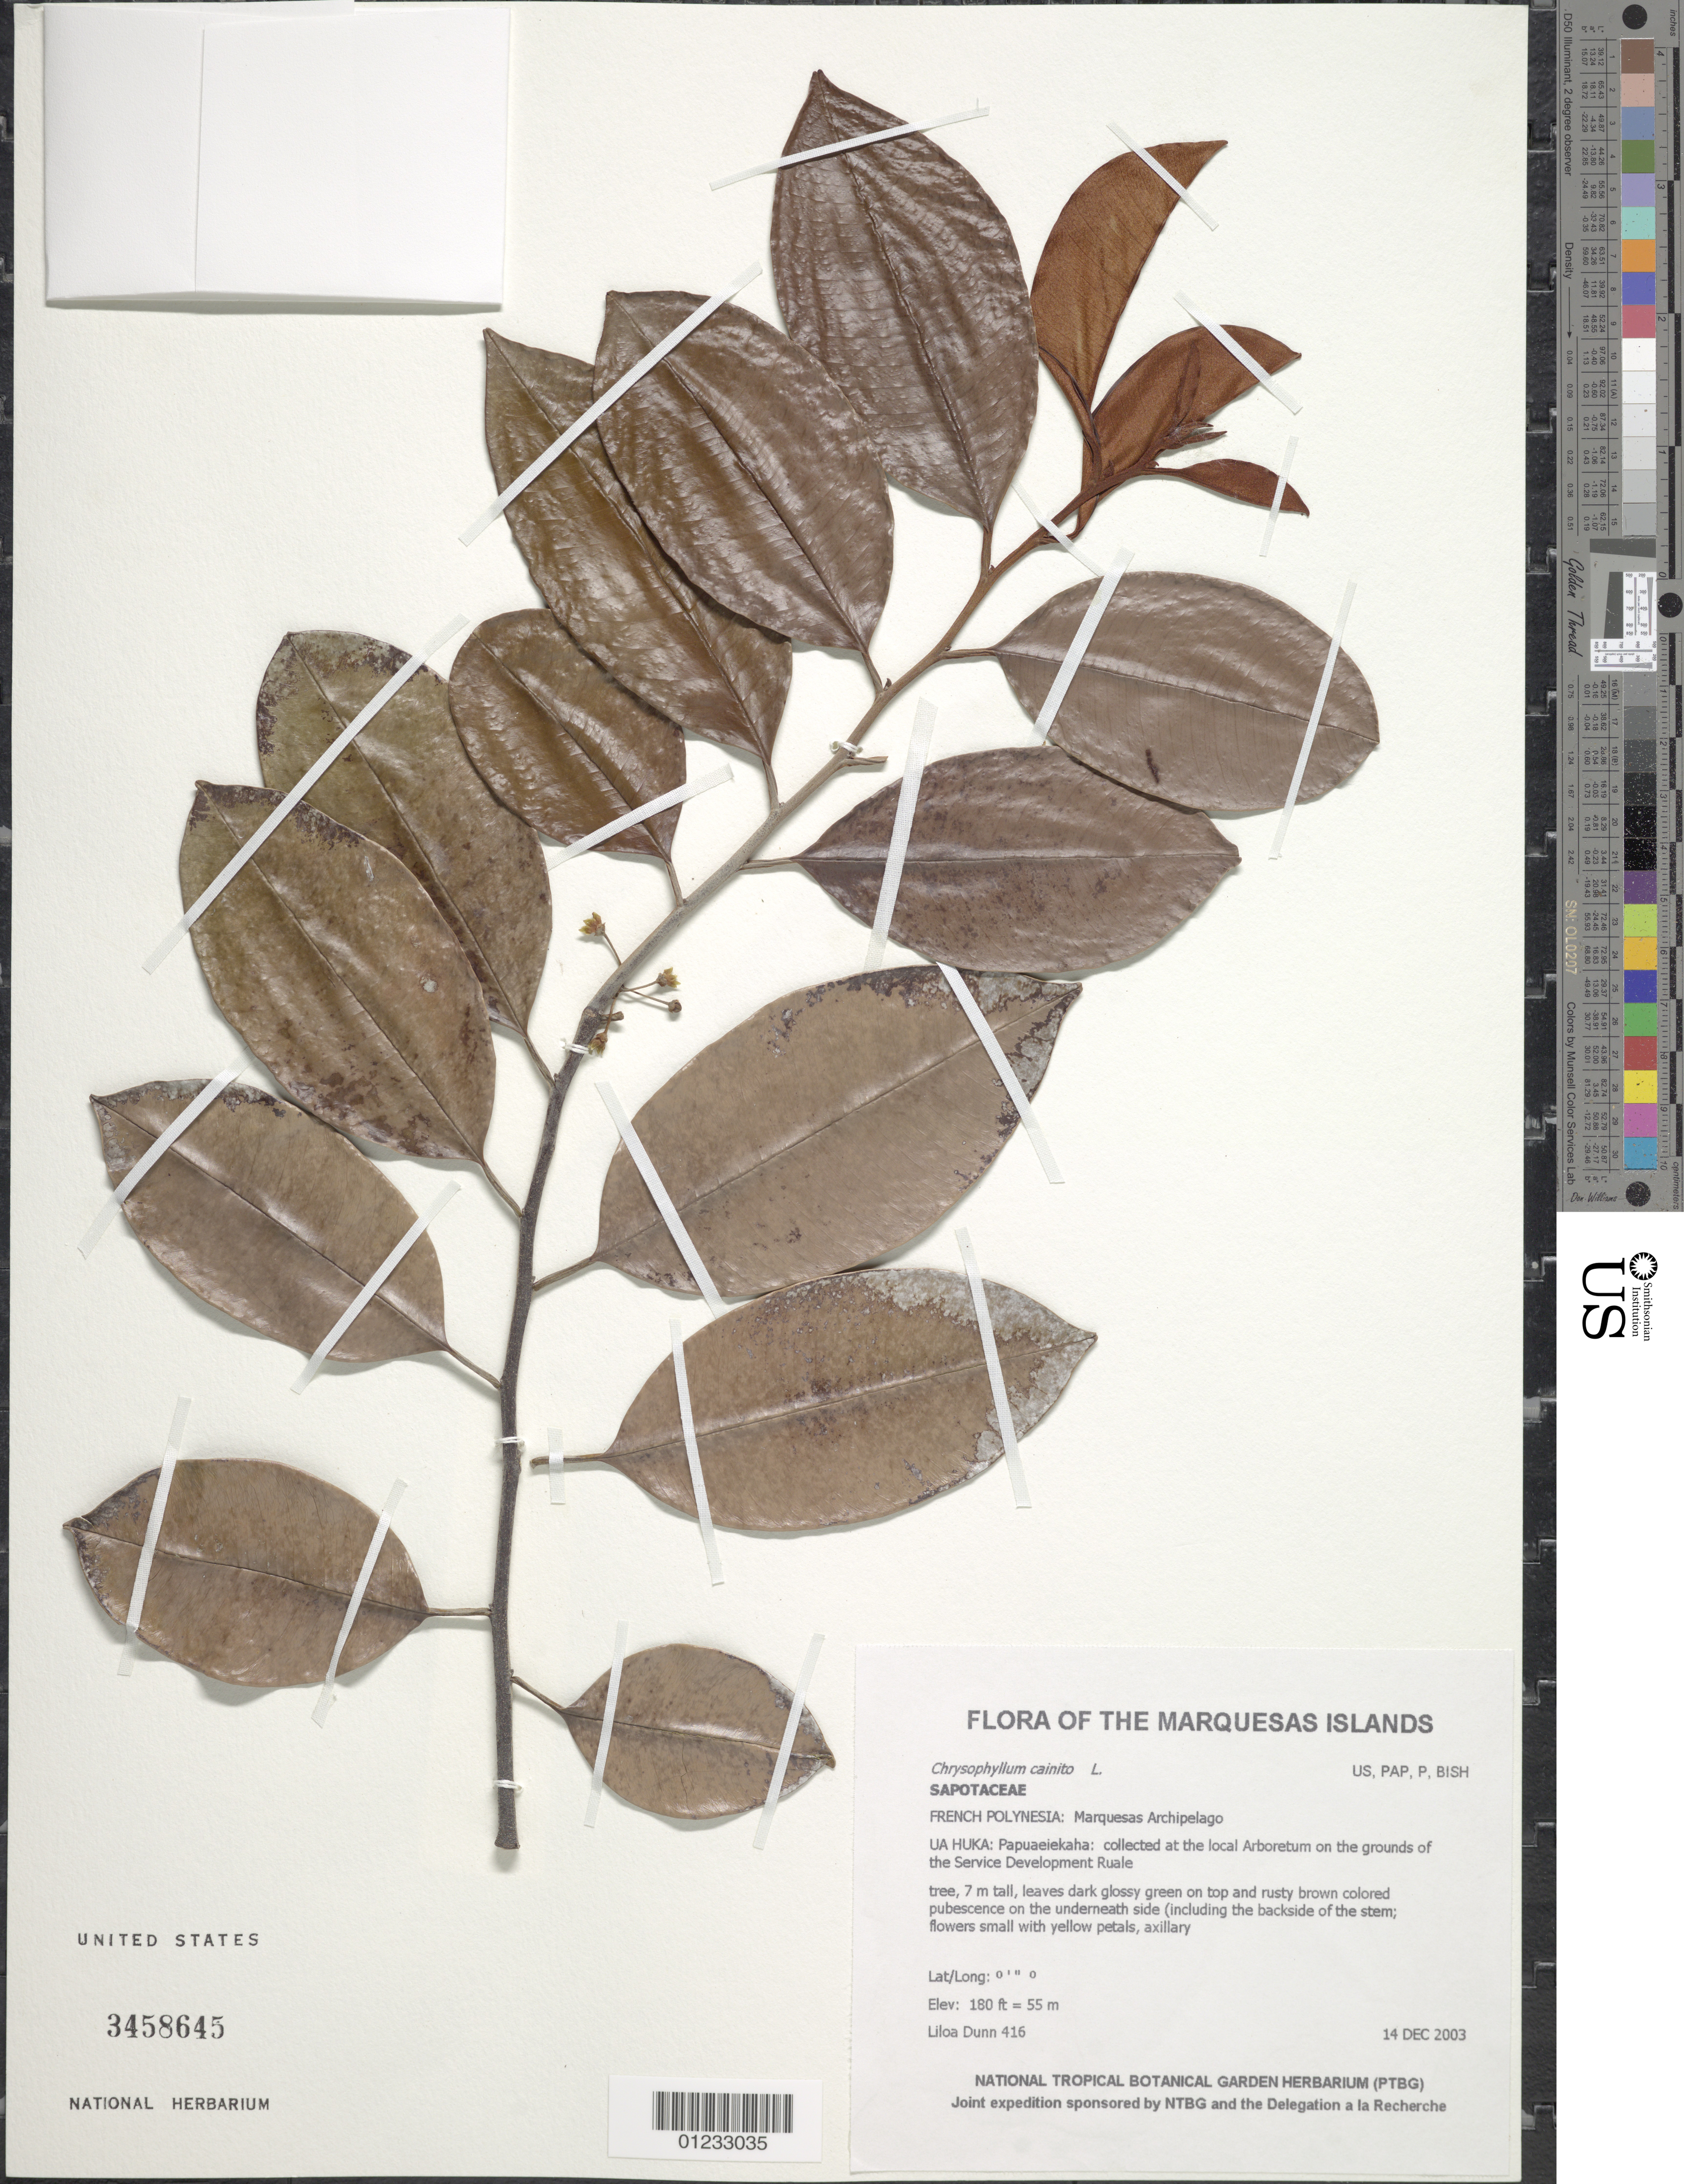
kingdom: Plantae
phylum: Tracheophyta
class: Magnoliopsida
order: Ericales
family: Sapotaceae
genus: Chrysophyllum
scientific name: Chrysophyllum cainito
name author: L.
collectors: L. Dunn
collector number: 416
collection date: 2003-12-14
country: French Polynesia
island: Ua Huka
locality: Papuaeiekaha: collected at the local Arboretum on the grounds of the Service Development Ruale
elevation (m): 55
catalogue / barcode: US 3458645